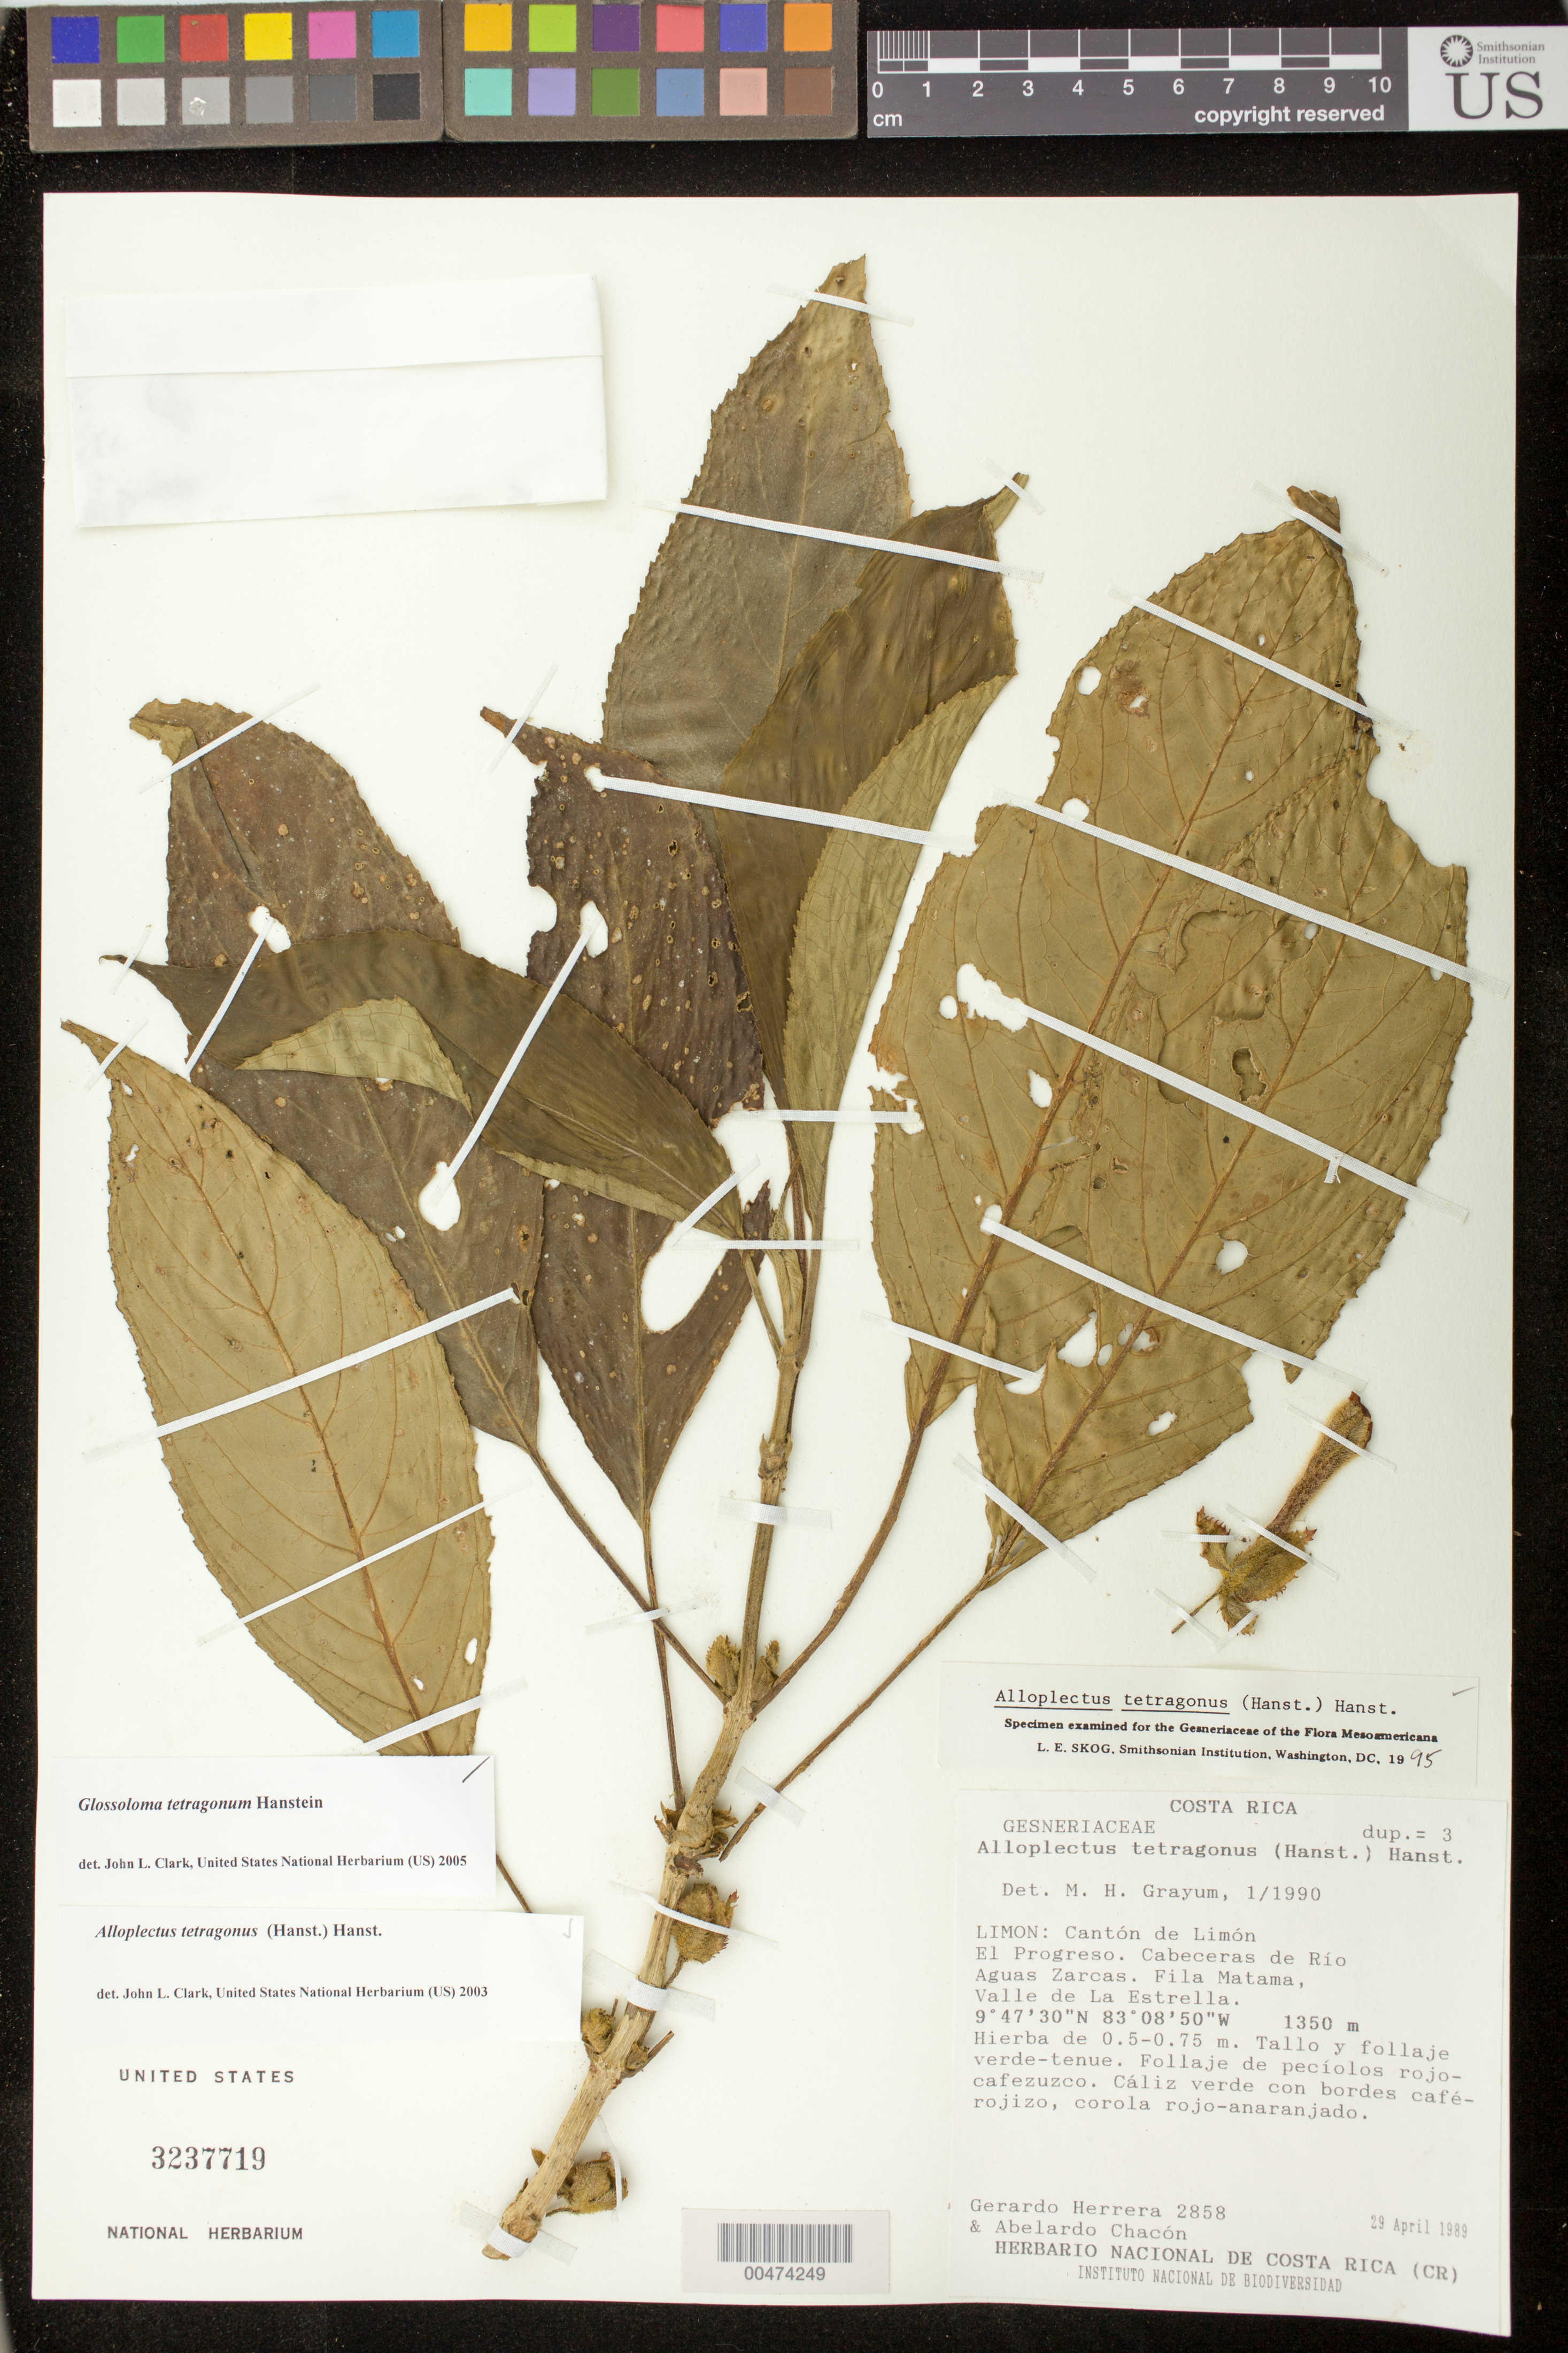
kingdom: Plantae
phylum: Tracheophyta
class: Magnoliopsida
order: Lamiales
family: Gesneriaceae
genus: Glossoloma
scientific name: Glossoloma tetragonum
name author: Hanst.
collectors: G. Herrera & A. Chacón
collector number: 2858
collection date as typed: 29 Apr 1989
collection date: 1989-04-29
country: Costa Rica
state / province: Limón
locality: Cantón Limón, Dist. Matama, El Progreso. Cabeceras de Rio Aguas Zarcas. Fila Matama.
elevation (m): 1350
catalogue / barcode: US 3237719